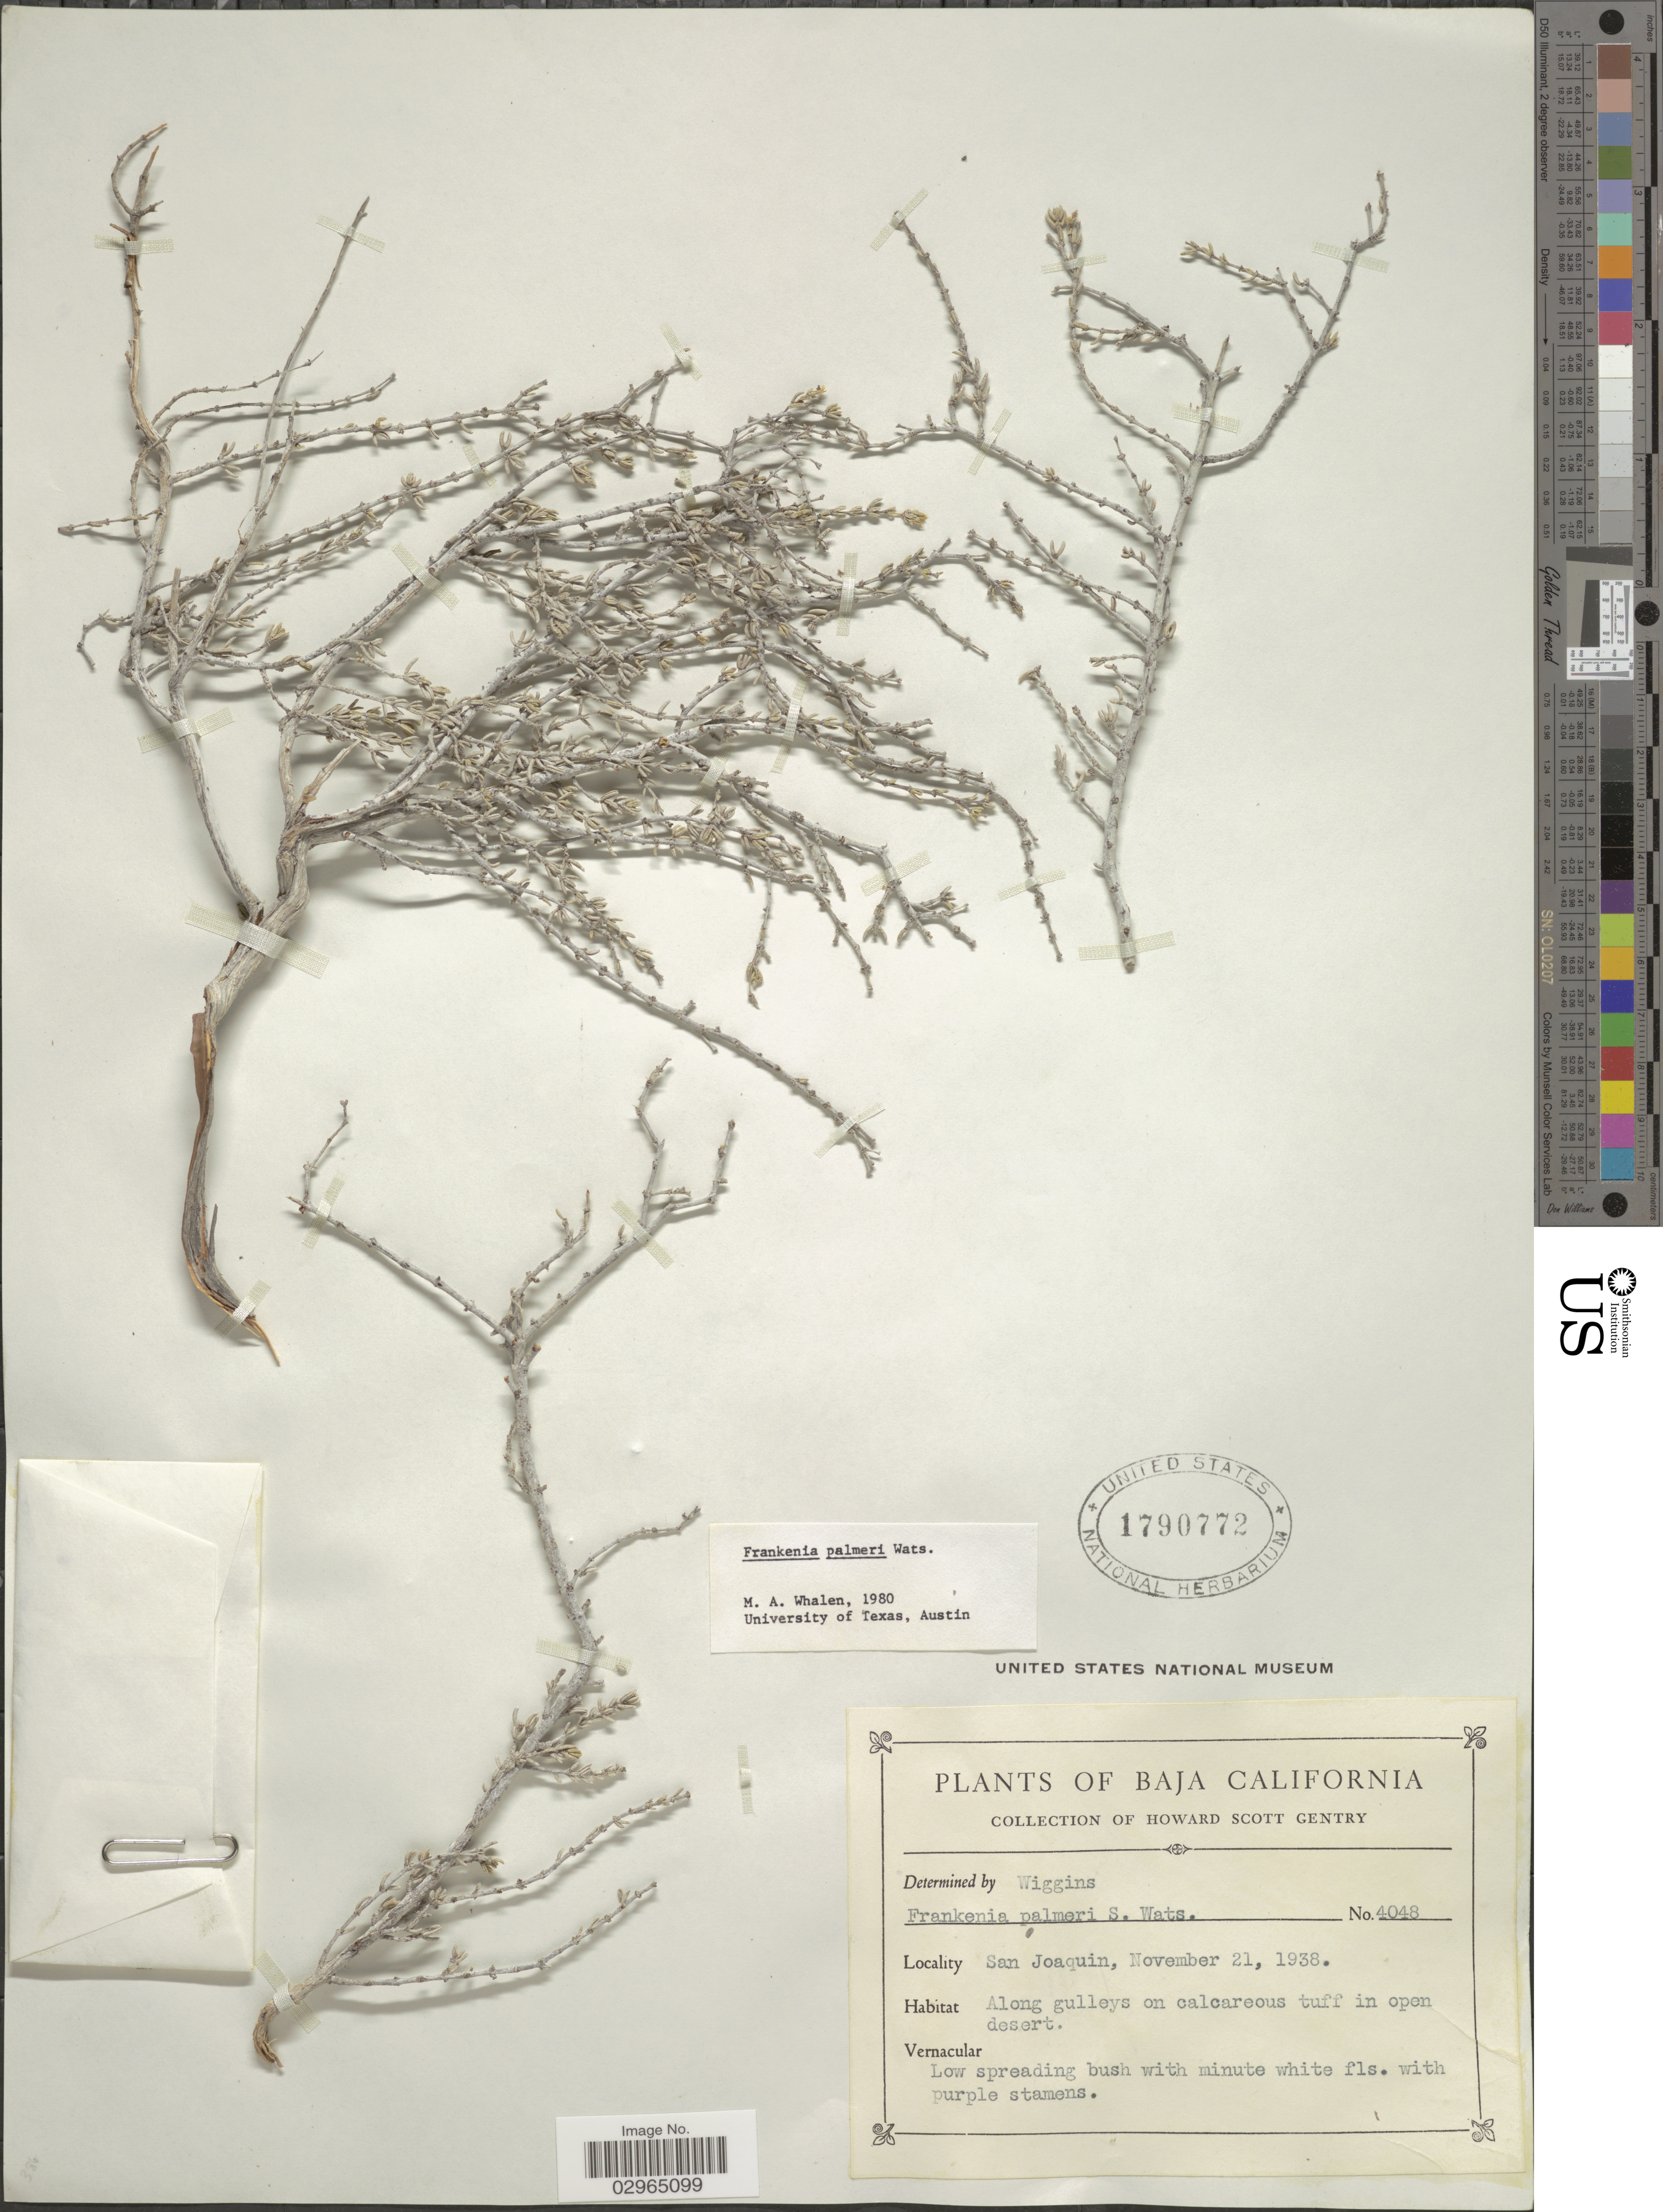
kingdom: Plantae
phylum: Tracheophyta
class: Magnoliopsida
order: Caryophyllales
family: Frankeniaceae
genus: Frankenia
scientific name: Frankenia palmeri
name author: S. Watson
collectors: H. S. Gentry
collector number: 4048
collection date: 1938-11-21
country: United States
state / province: California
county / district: San Joaquin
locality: San Joaquin.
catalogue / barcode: US 1790772